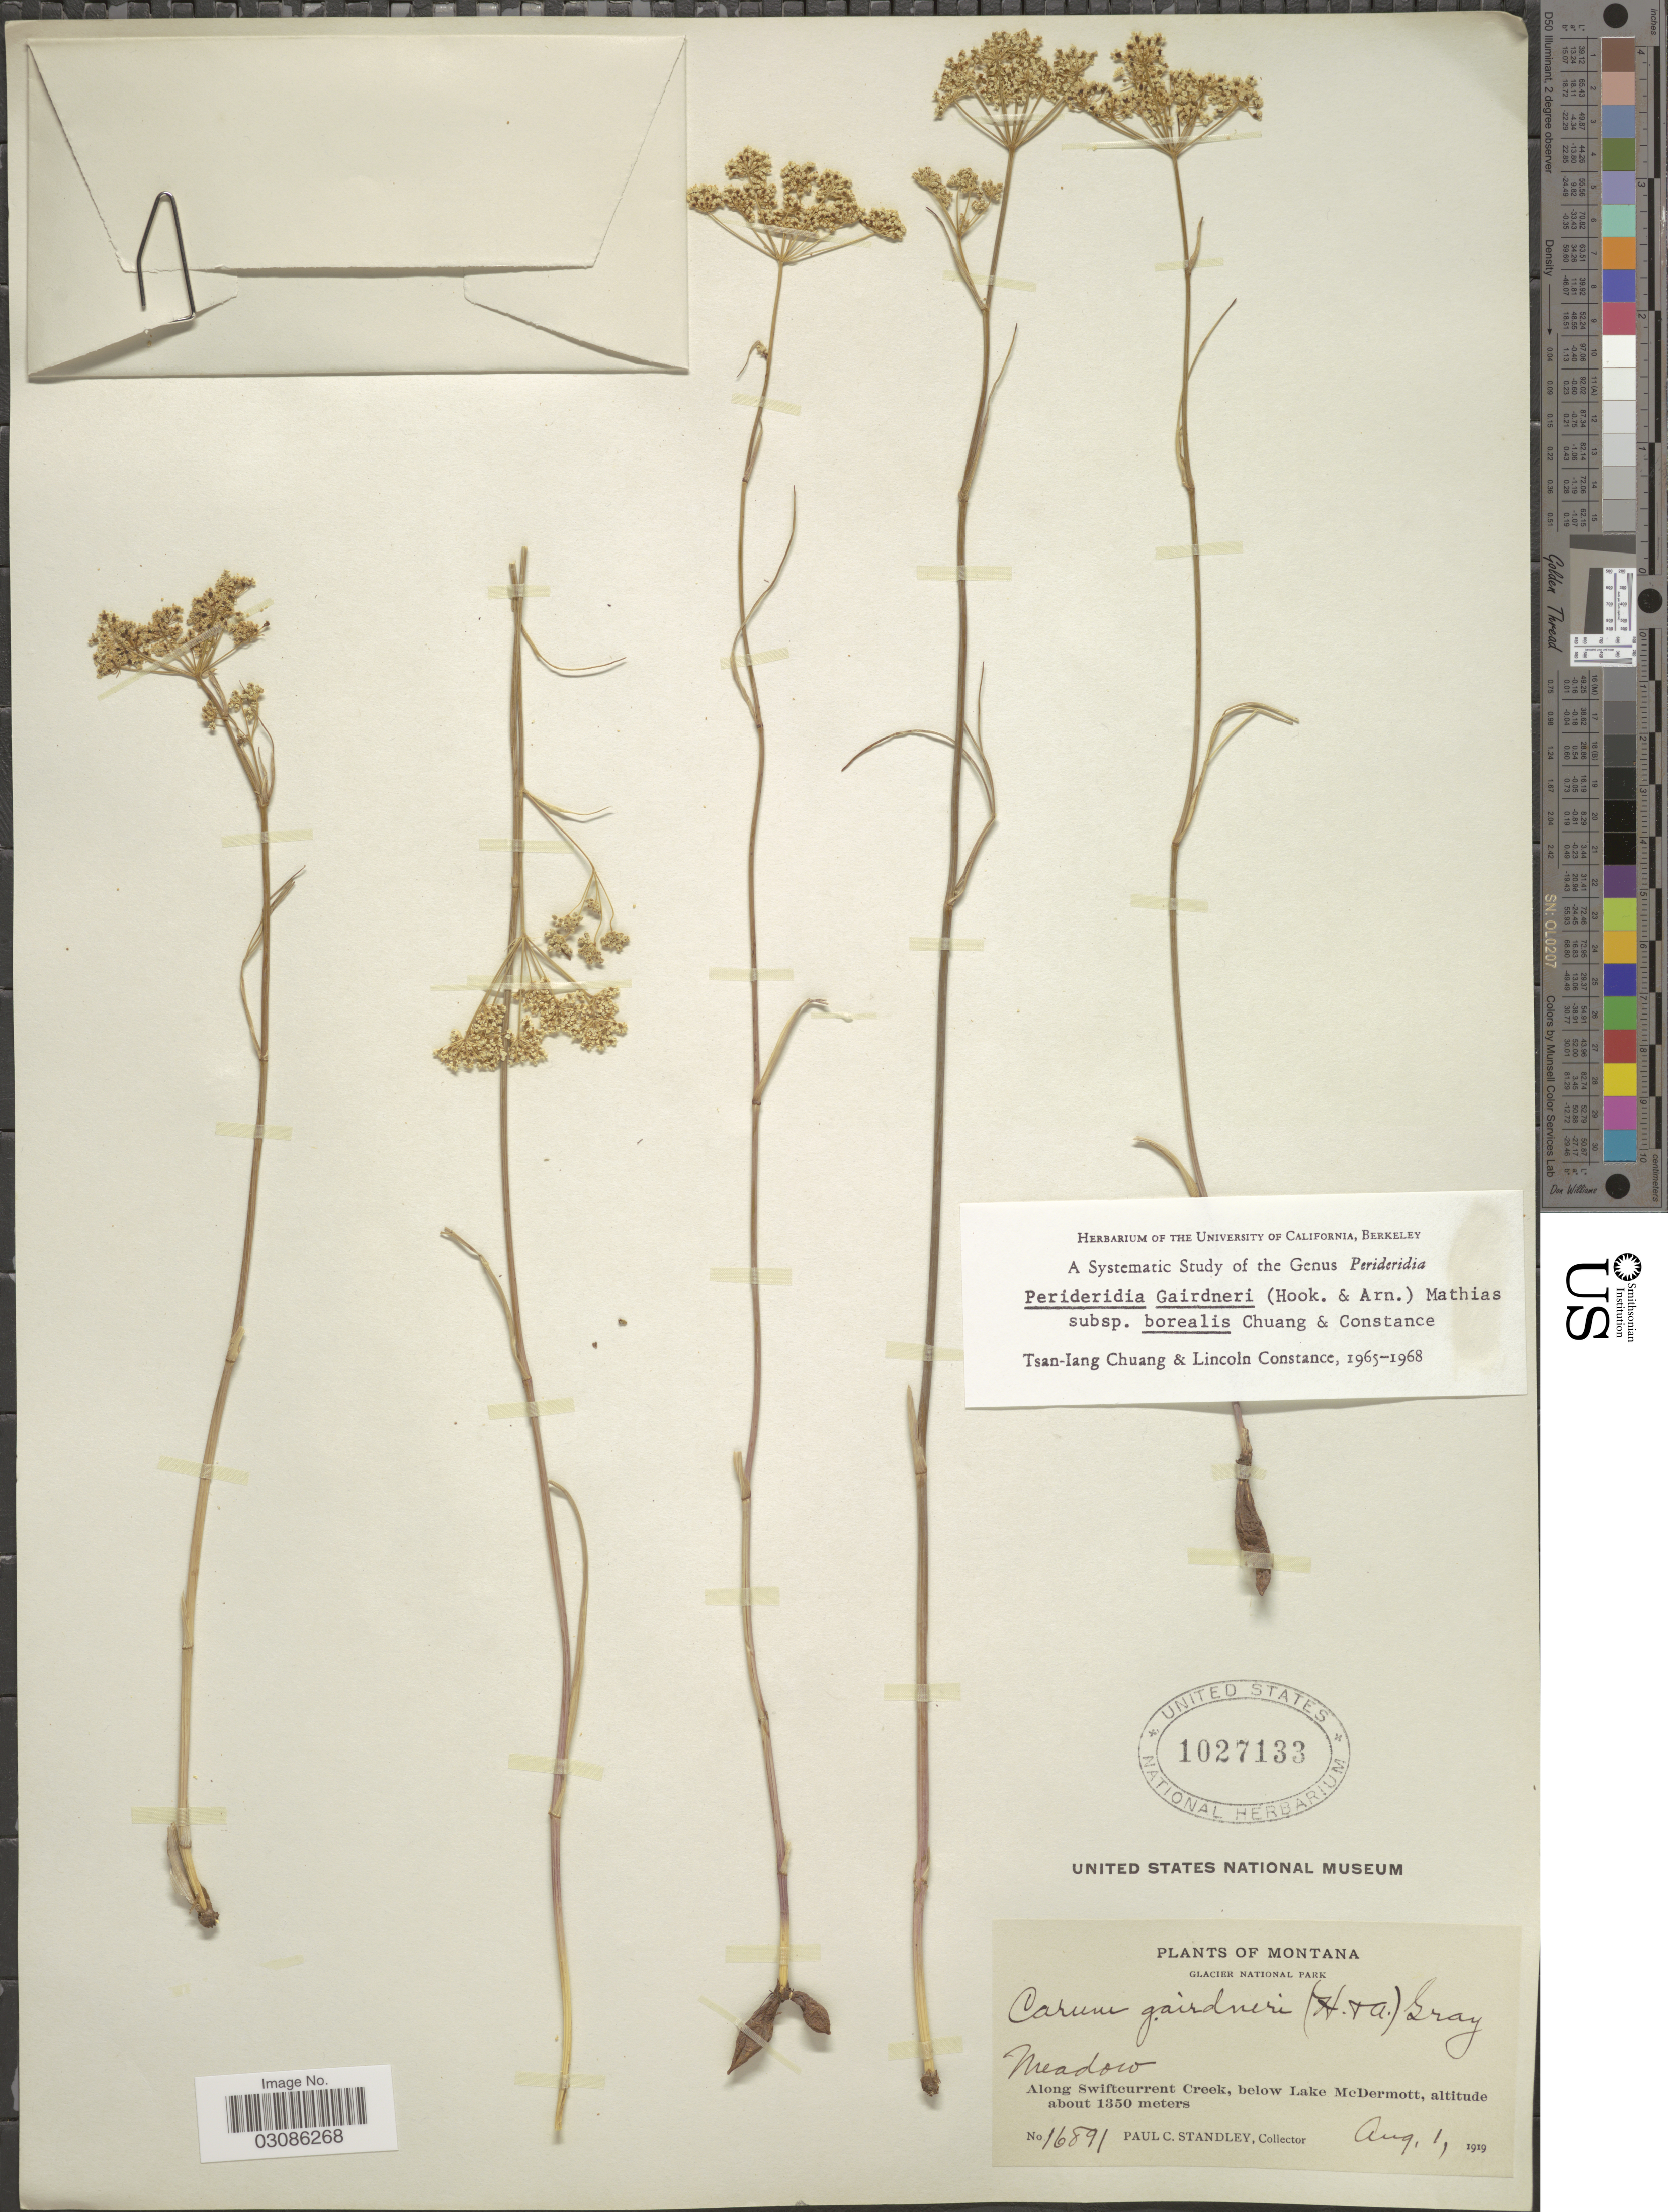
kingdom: Plantae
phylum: Tracheophyta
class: Magnoliopsida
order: Apiales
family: Apiaceae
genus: Perideridia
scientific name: Perideridia gairdneri subsp. borealis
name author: T.I. Chuang & Constance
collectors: P. C. Standley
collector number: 16891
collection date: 1919-08-01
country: United States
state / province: Montana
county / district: Glacier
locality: Glacier National Park, along Swiftcurrent Creek, below Lake McDermott.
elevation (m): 1350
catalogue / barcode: US 1027133